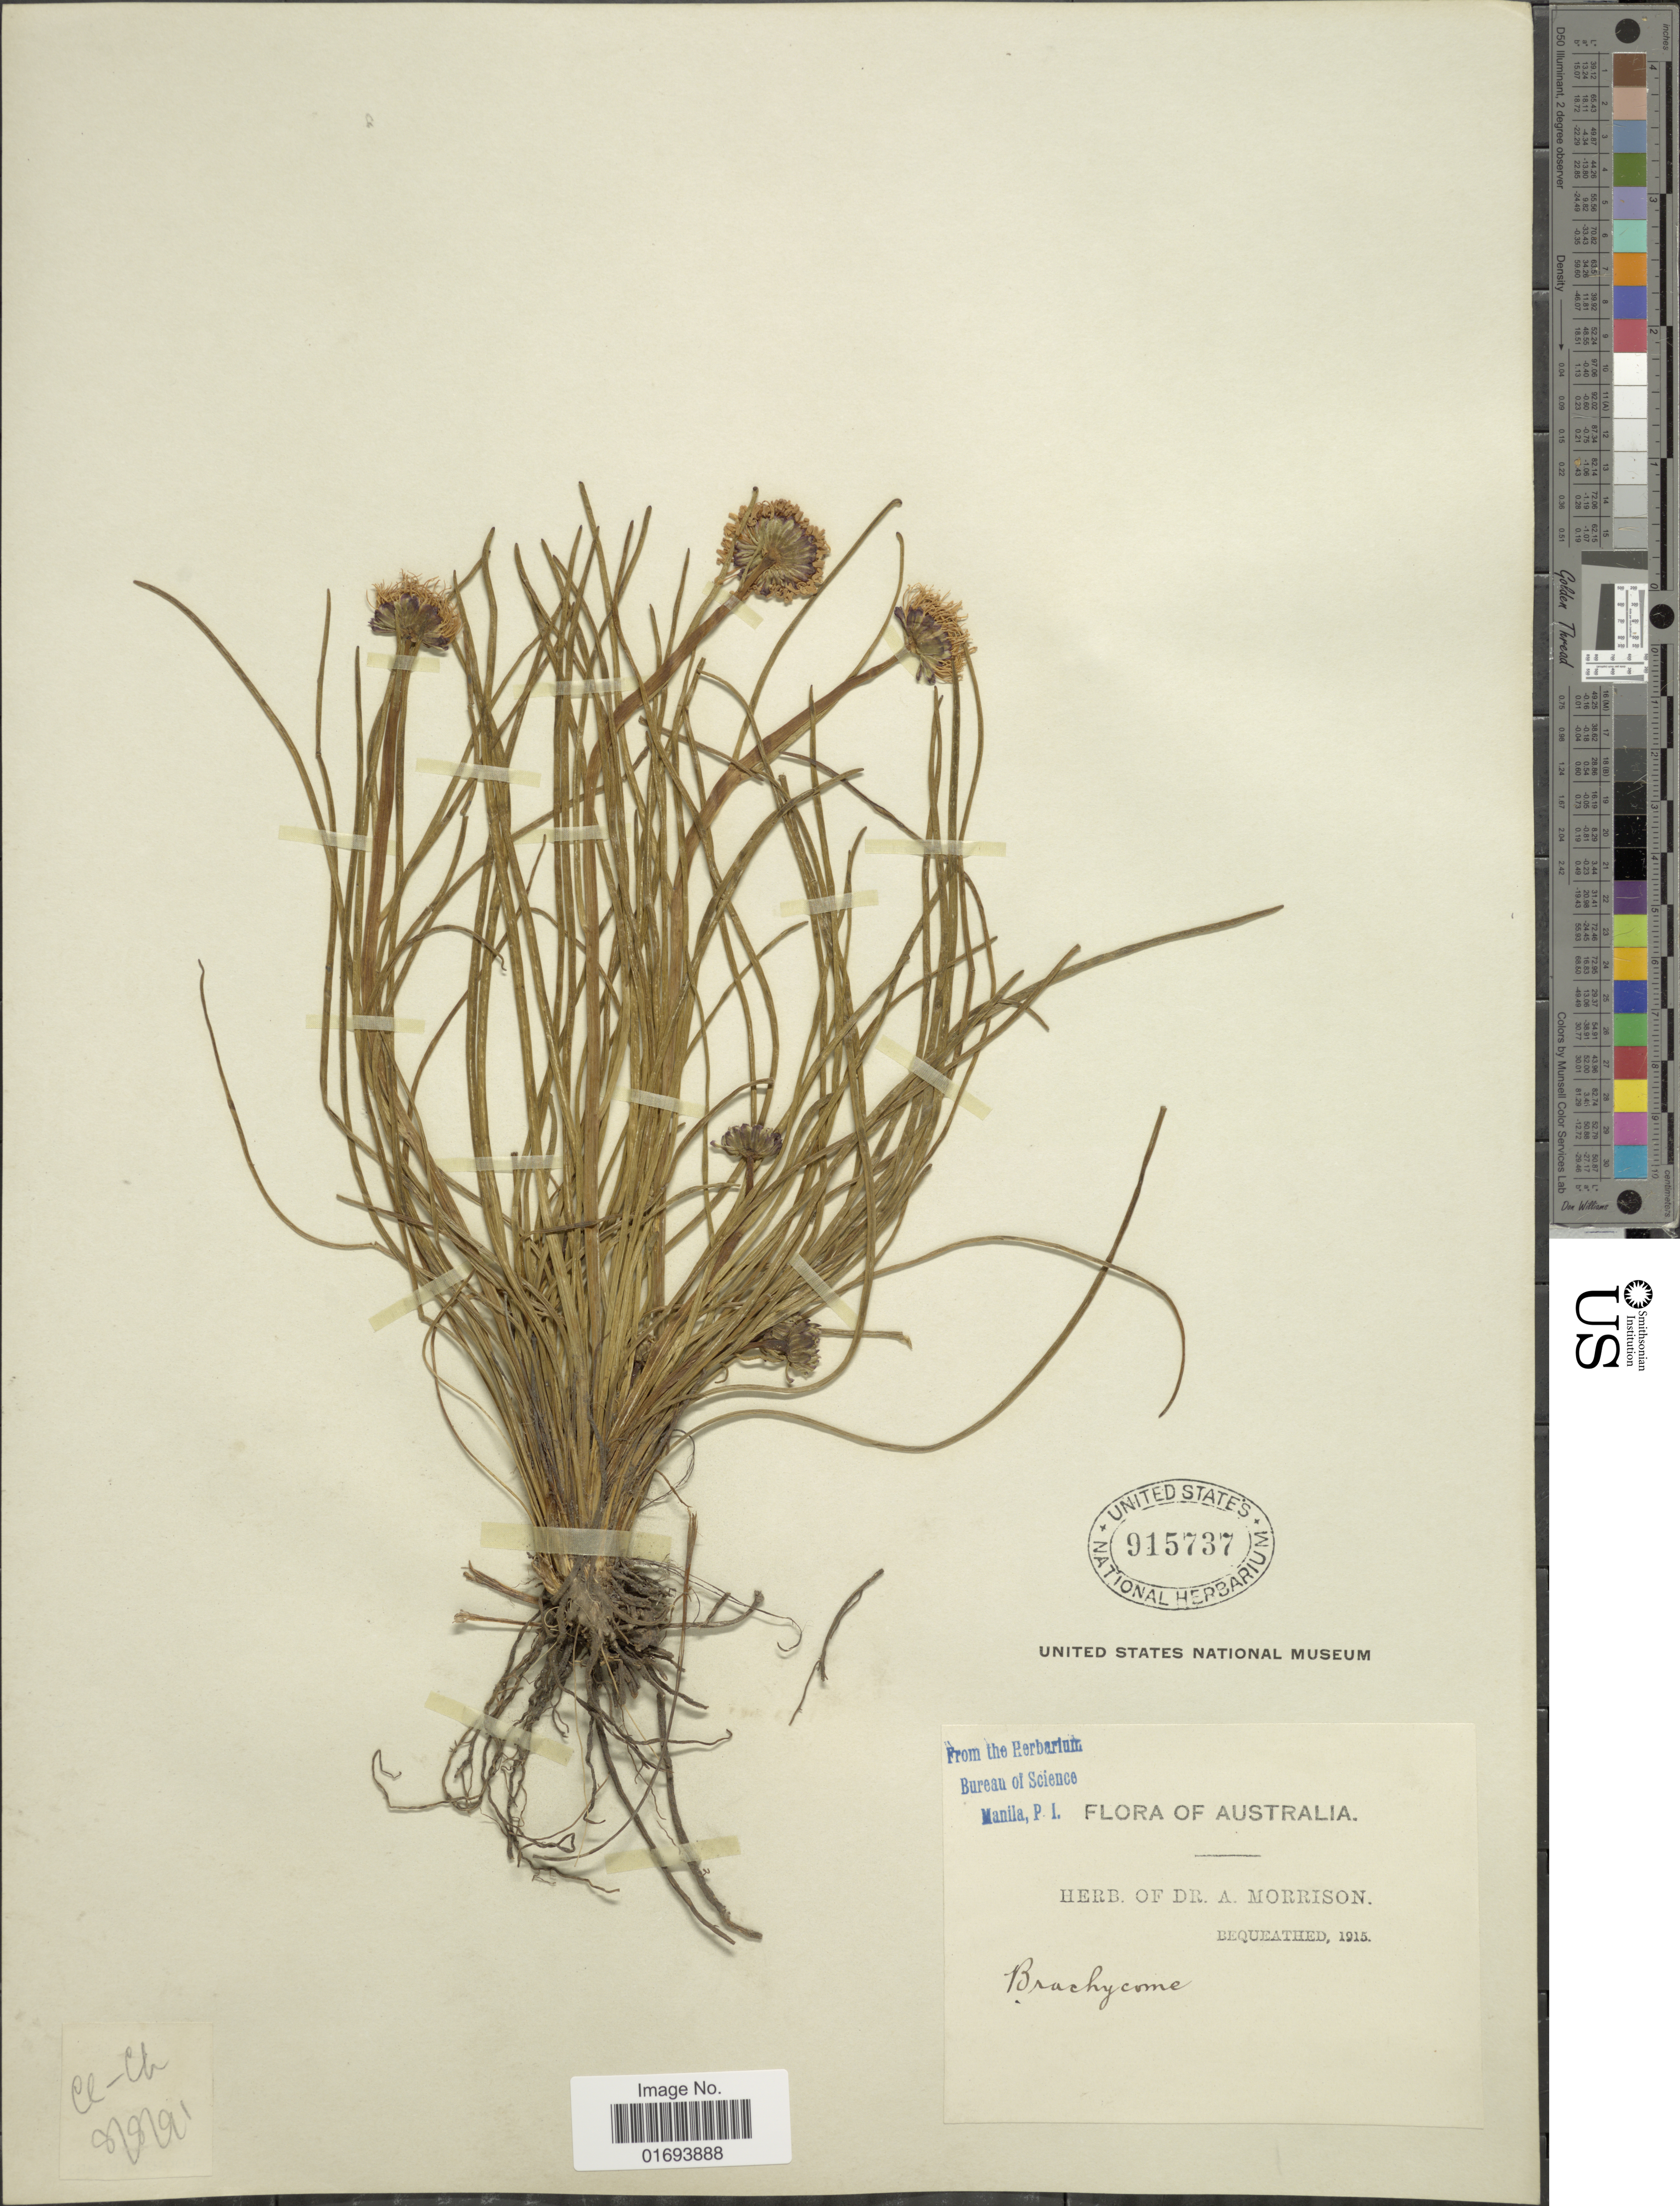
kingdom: Plantae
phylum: Tracheophyta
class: Magnoliopsida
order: Asterales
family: Asteraceae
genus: Brachyscome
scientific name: Brachyscome sp.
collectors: ex herb. Dr. A. Morrison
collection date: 1915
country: Australia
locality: Australia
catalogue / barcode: US 91537